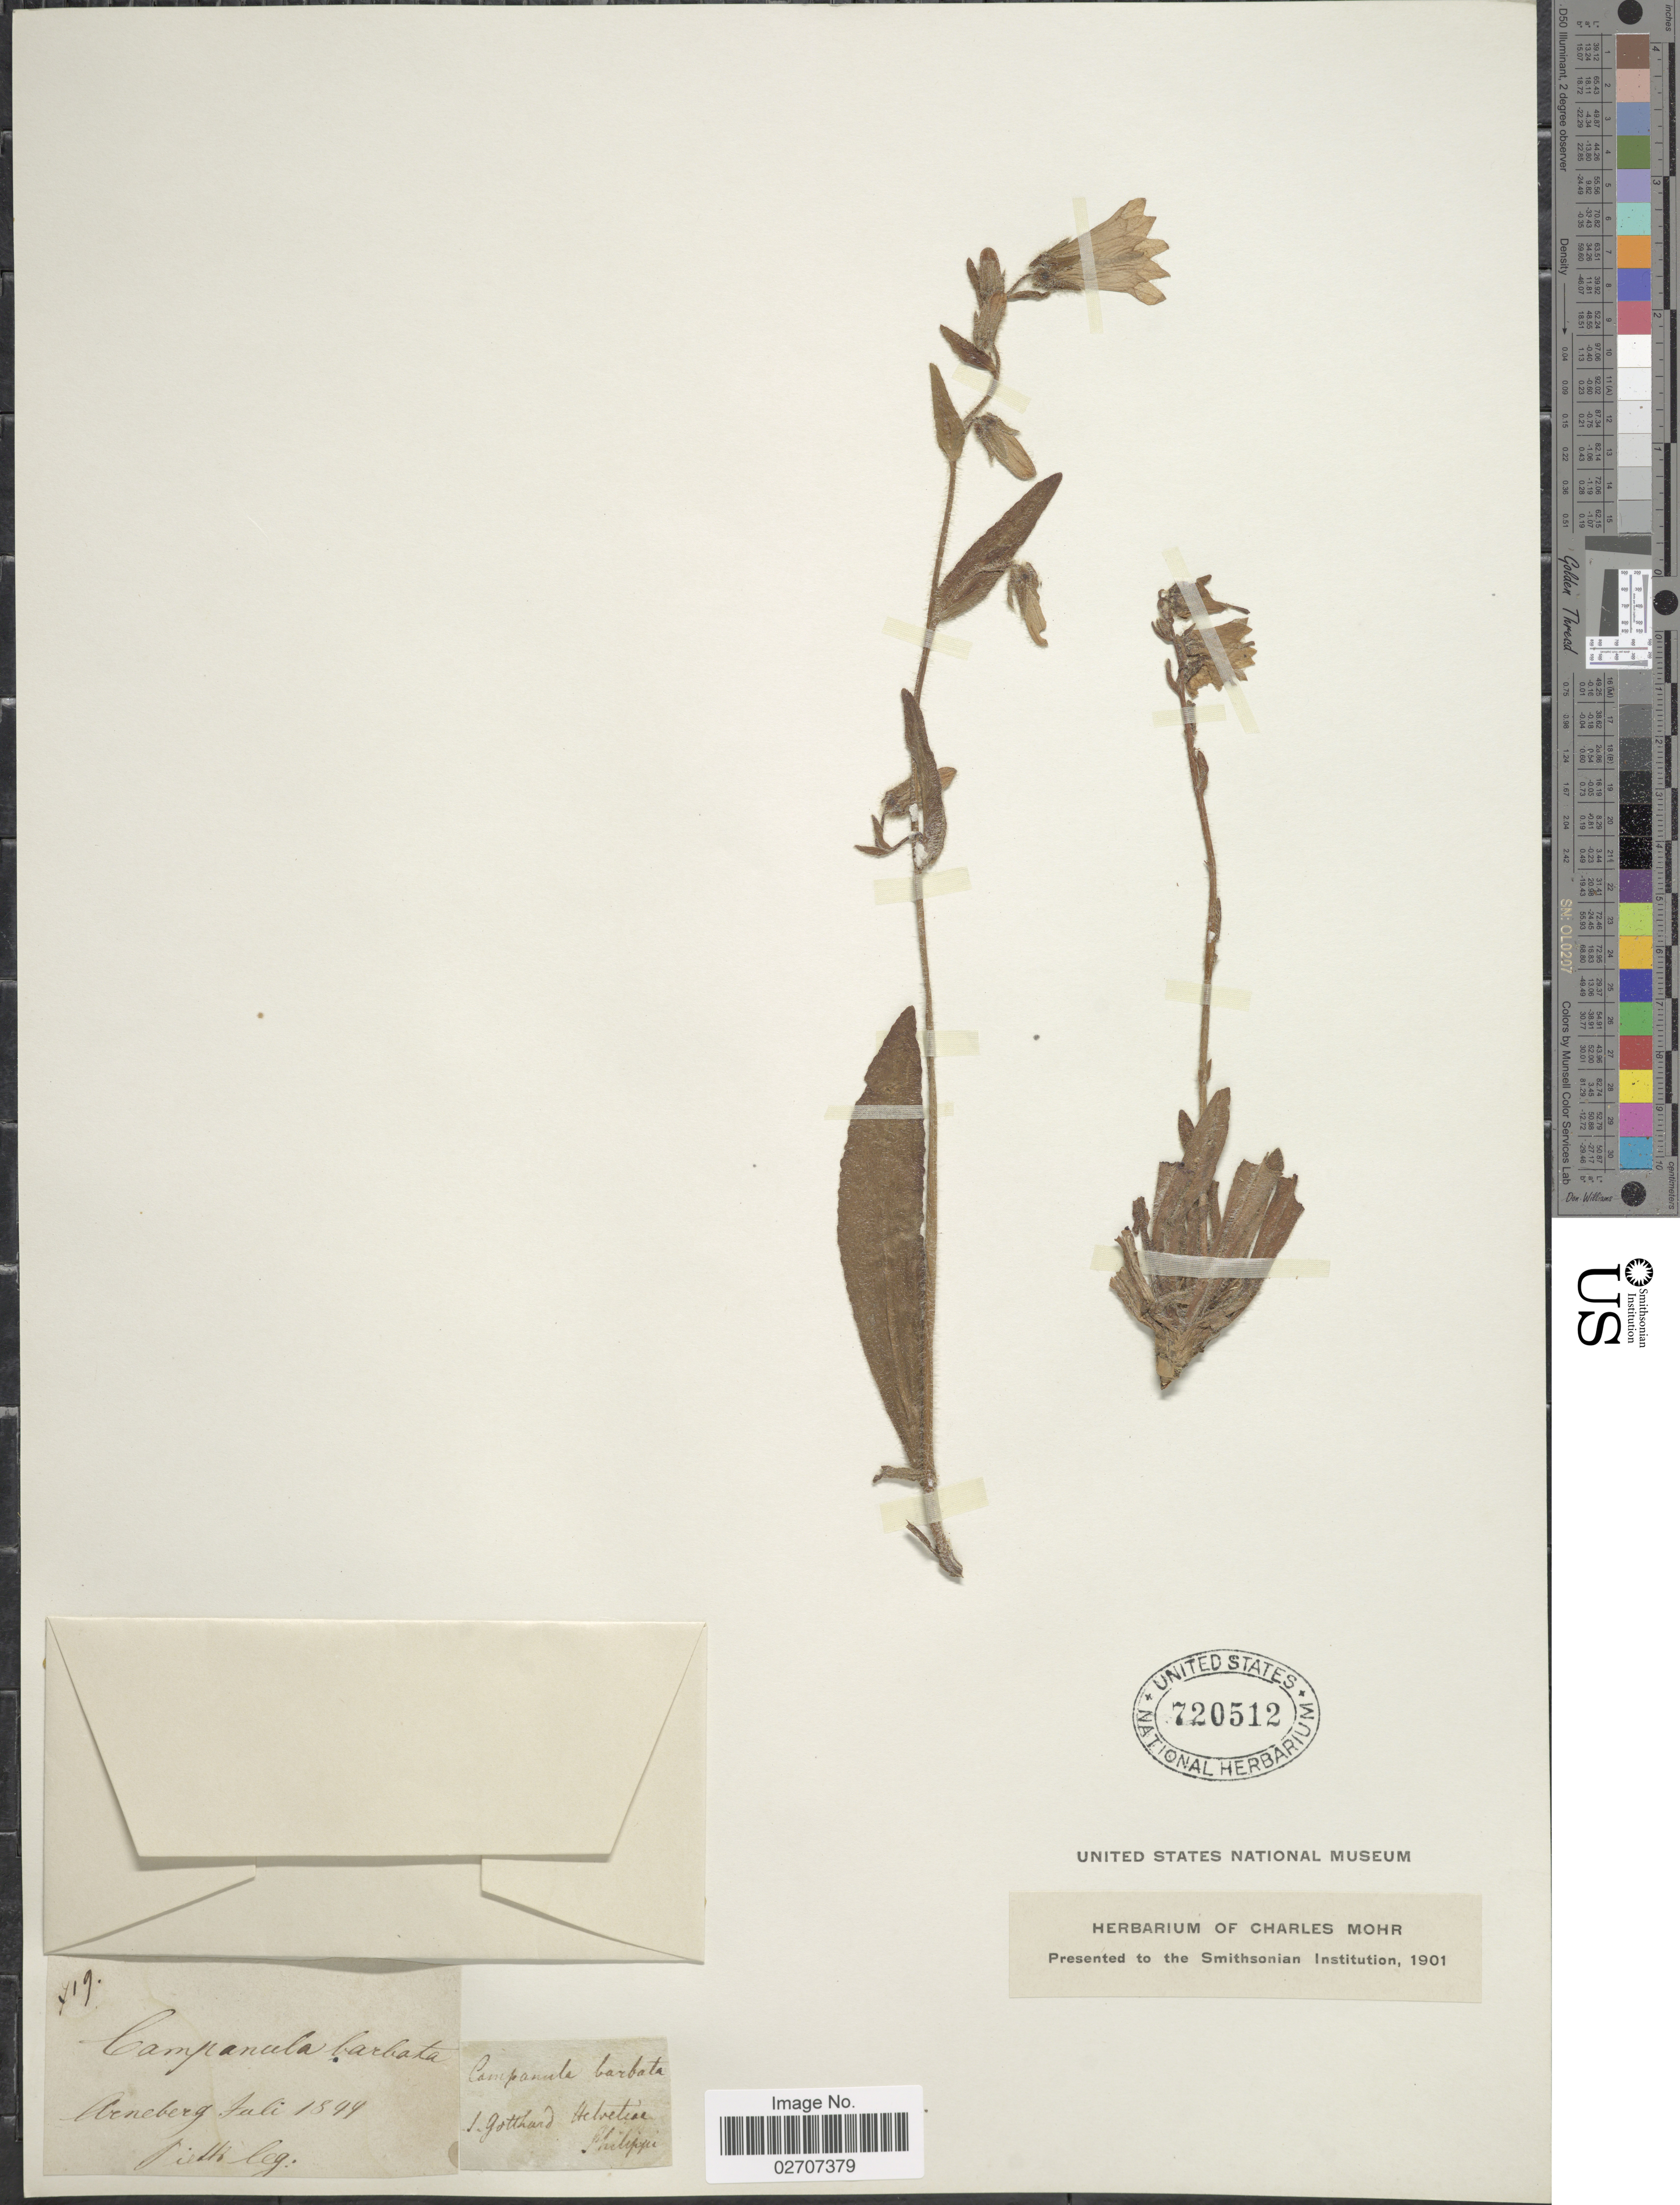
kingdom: Plantae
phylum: Tracheophyta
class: Magnoliopsida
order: Asterales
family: Campanulaceae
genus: Campanula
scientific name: Campanula barbata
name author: L.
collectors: -. Philippi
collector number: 719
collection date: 1844-07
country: Sweden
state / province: Gotland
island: Gotland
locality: S. Gothland Helvetiae.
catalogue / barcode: US 720512